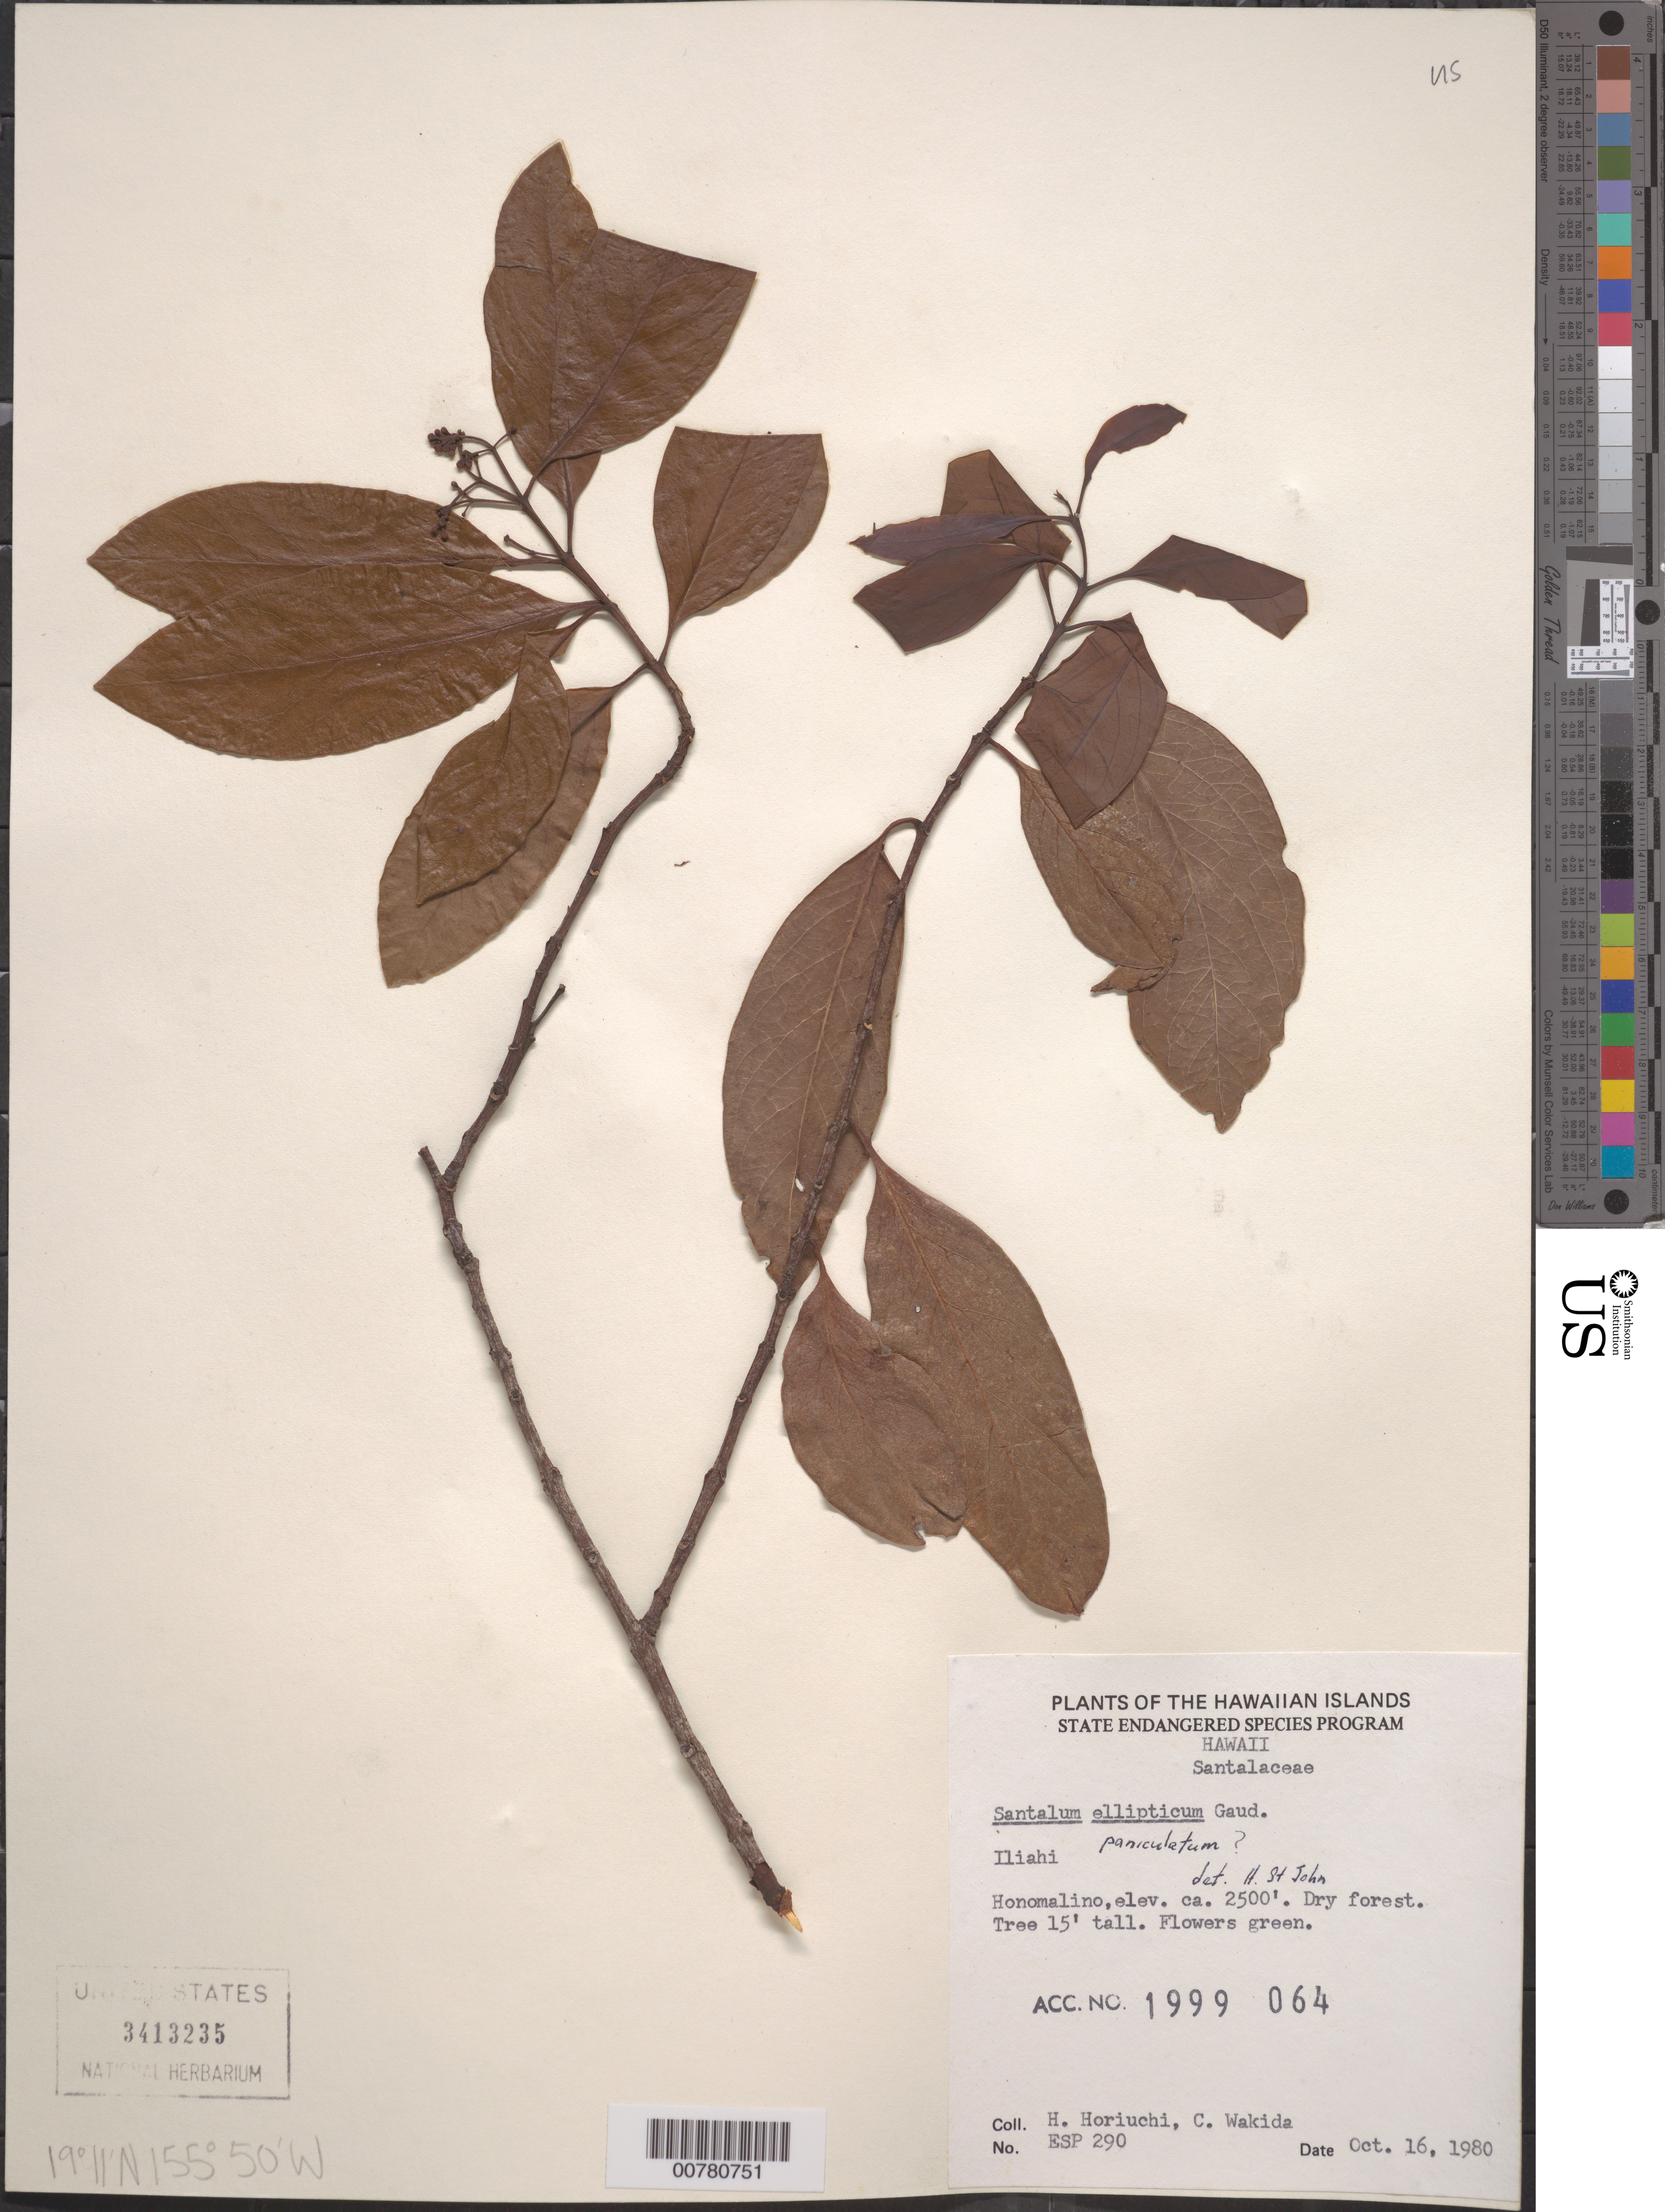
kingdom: Plantae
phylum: Tracheophyta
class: Magnoliopsida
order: Santalales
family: Santalaceae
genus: Santalum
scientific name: Santalum ellipticum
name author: Gaudich.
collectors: H. Horiuchi & C. Wakida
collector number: ESP 290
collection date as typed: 16 Oct 1980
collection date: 1980-10-16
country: United States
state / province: Hawaii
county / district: Hawaii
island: Hawaii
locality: Illahi, Honomalino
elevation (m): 762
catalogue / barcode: US 3413235